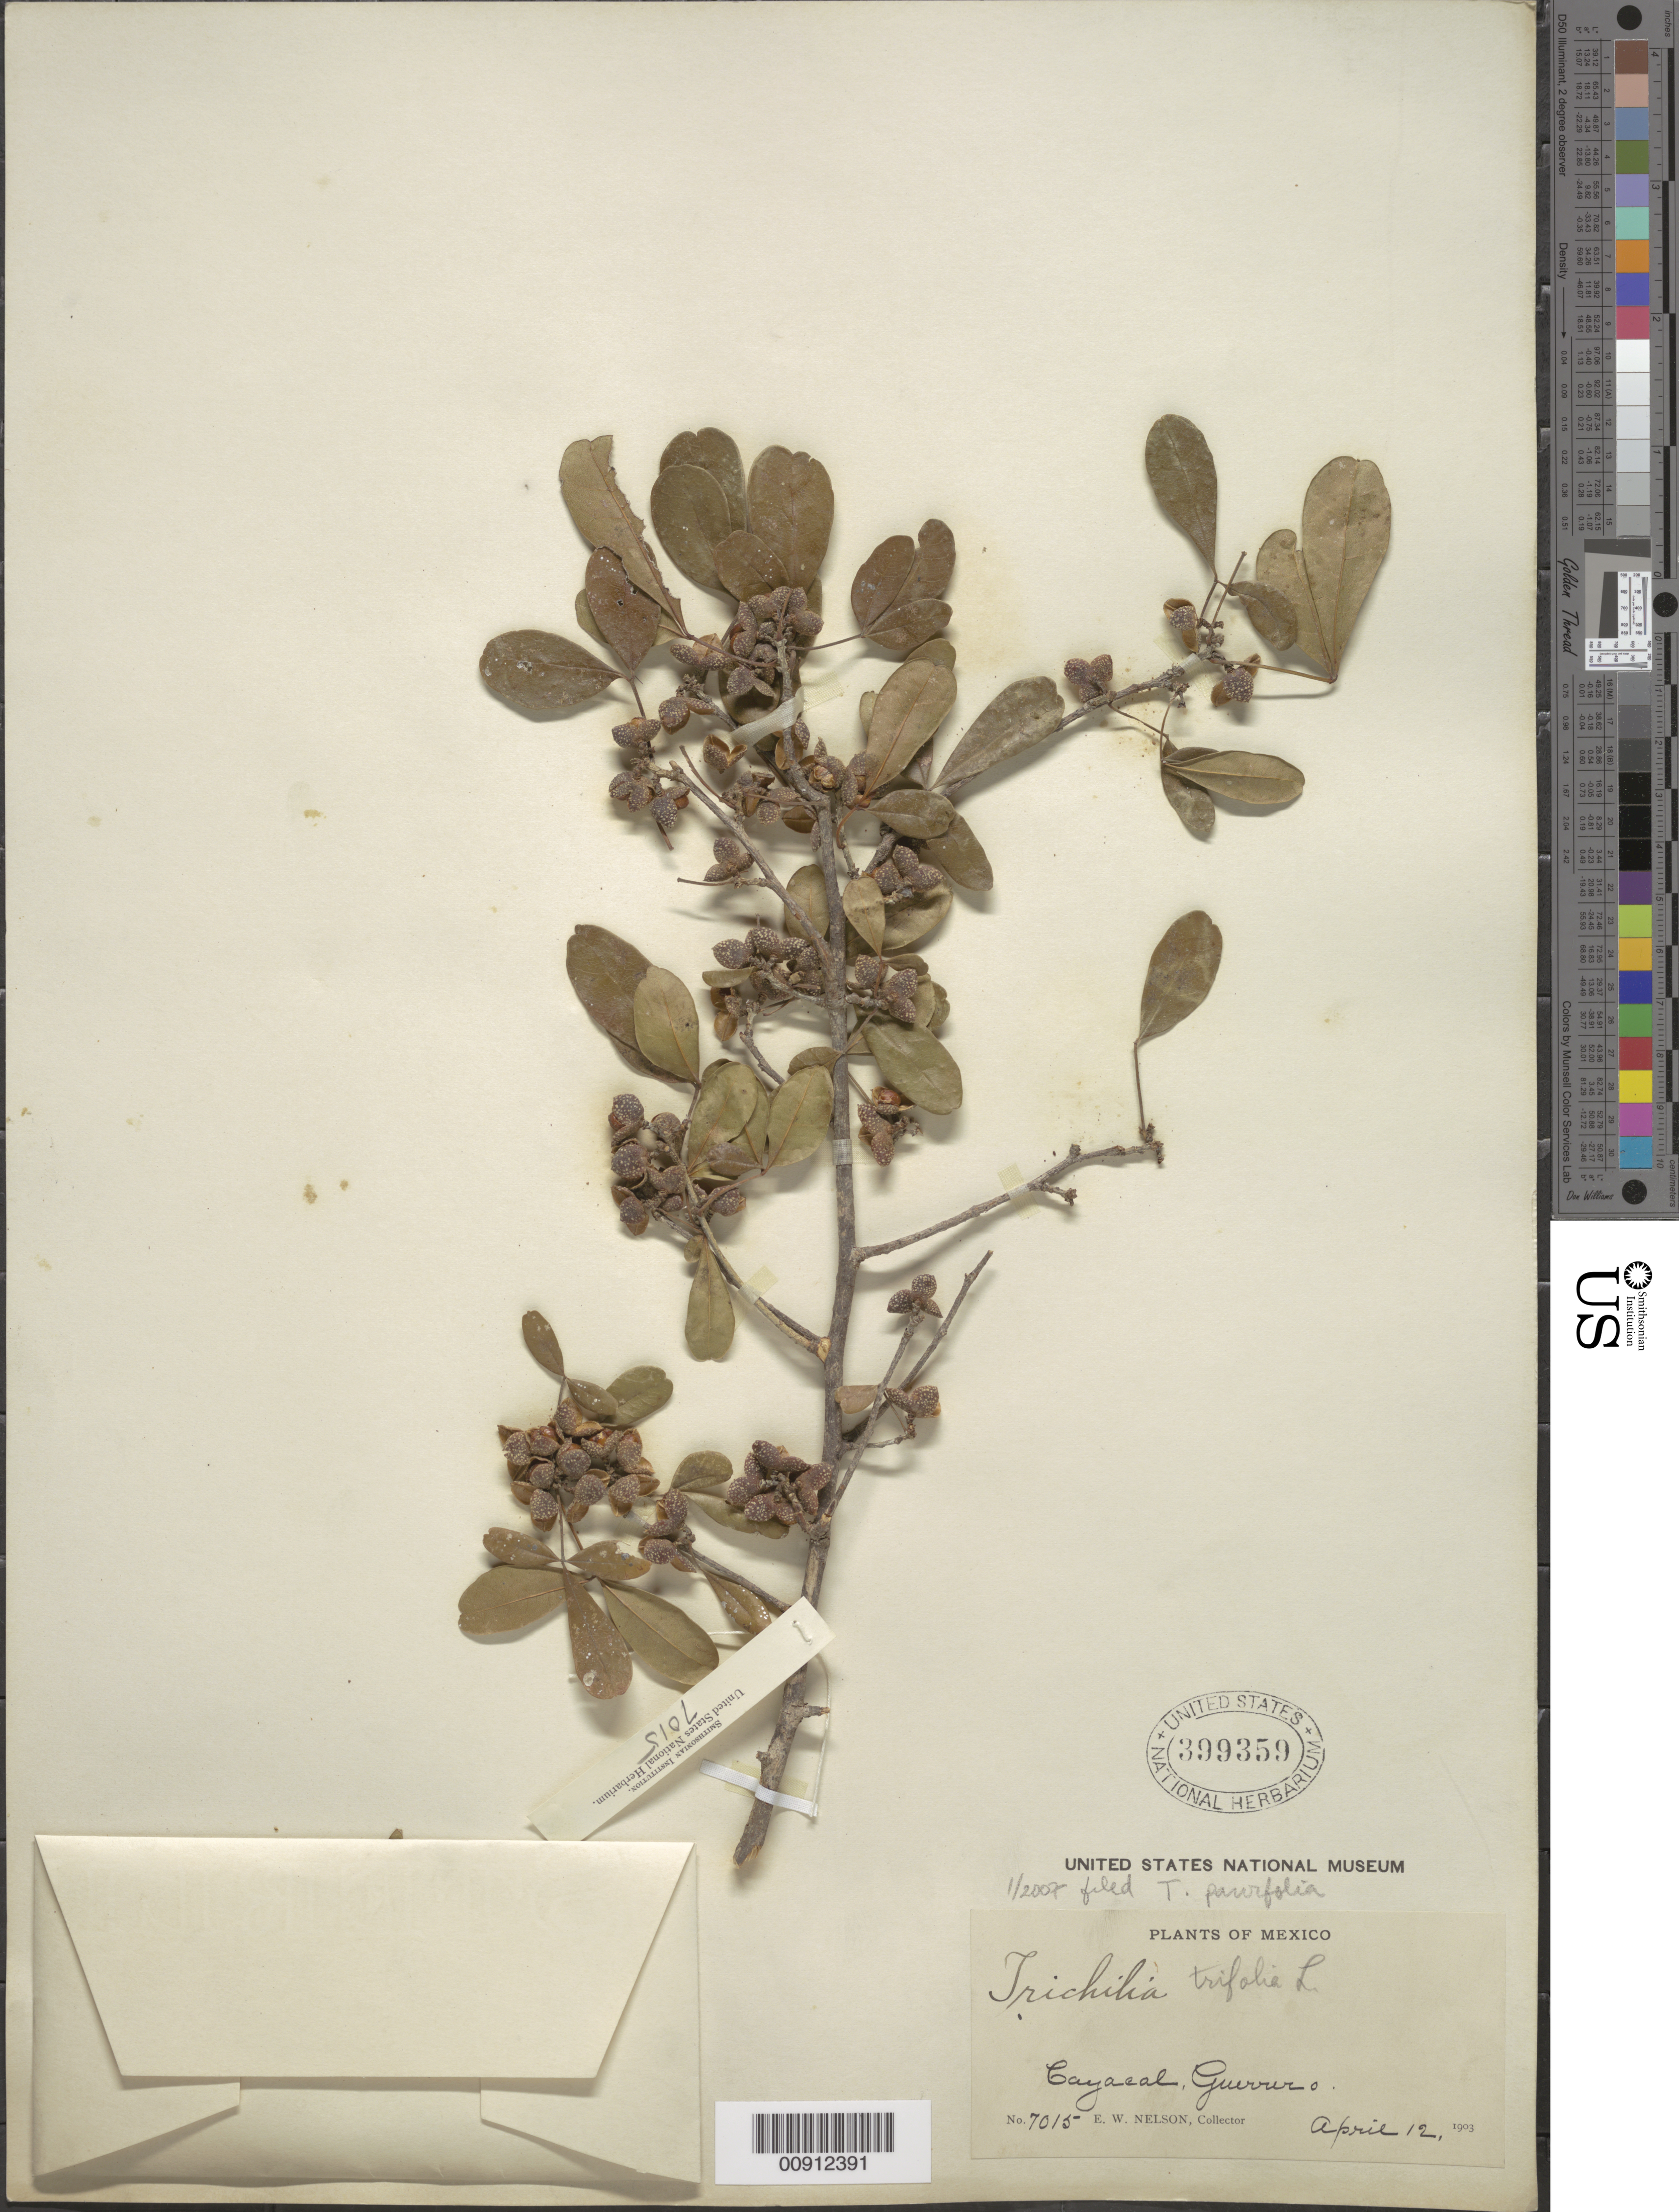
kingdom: Plantae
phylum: Tracheophyta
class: Magnoliopsida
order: Sapindales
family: Meliaceae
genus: Trichilia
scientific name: Trichilia parvifolia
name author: C. DC.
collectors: E. W. Nelson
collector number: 7015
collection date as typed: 12 Apr 1903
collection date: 1903-04-12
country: Mexico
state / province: Guerrero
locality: Cayacal, Guerrero.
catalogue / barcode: US 399359